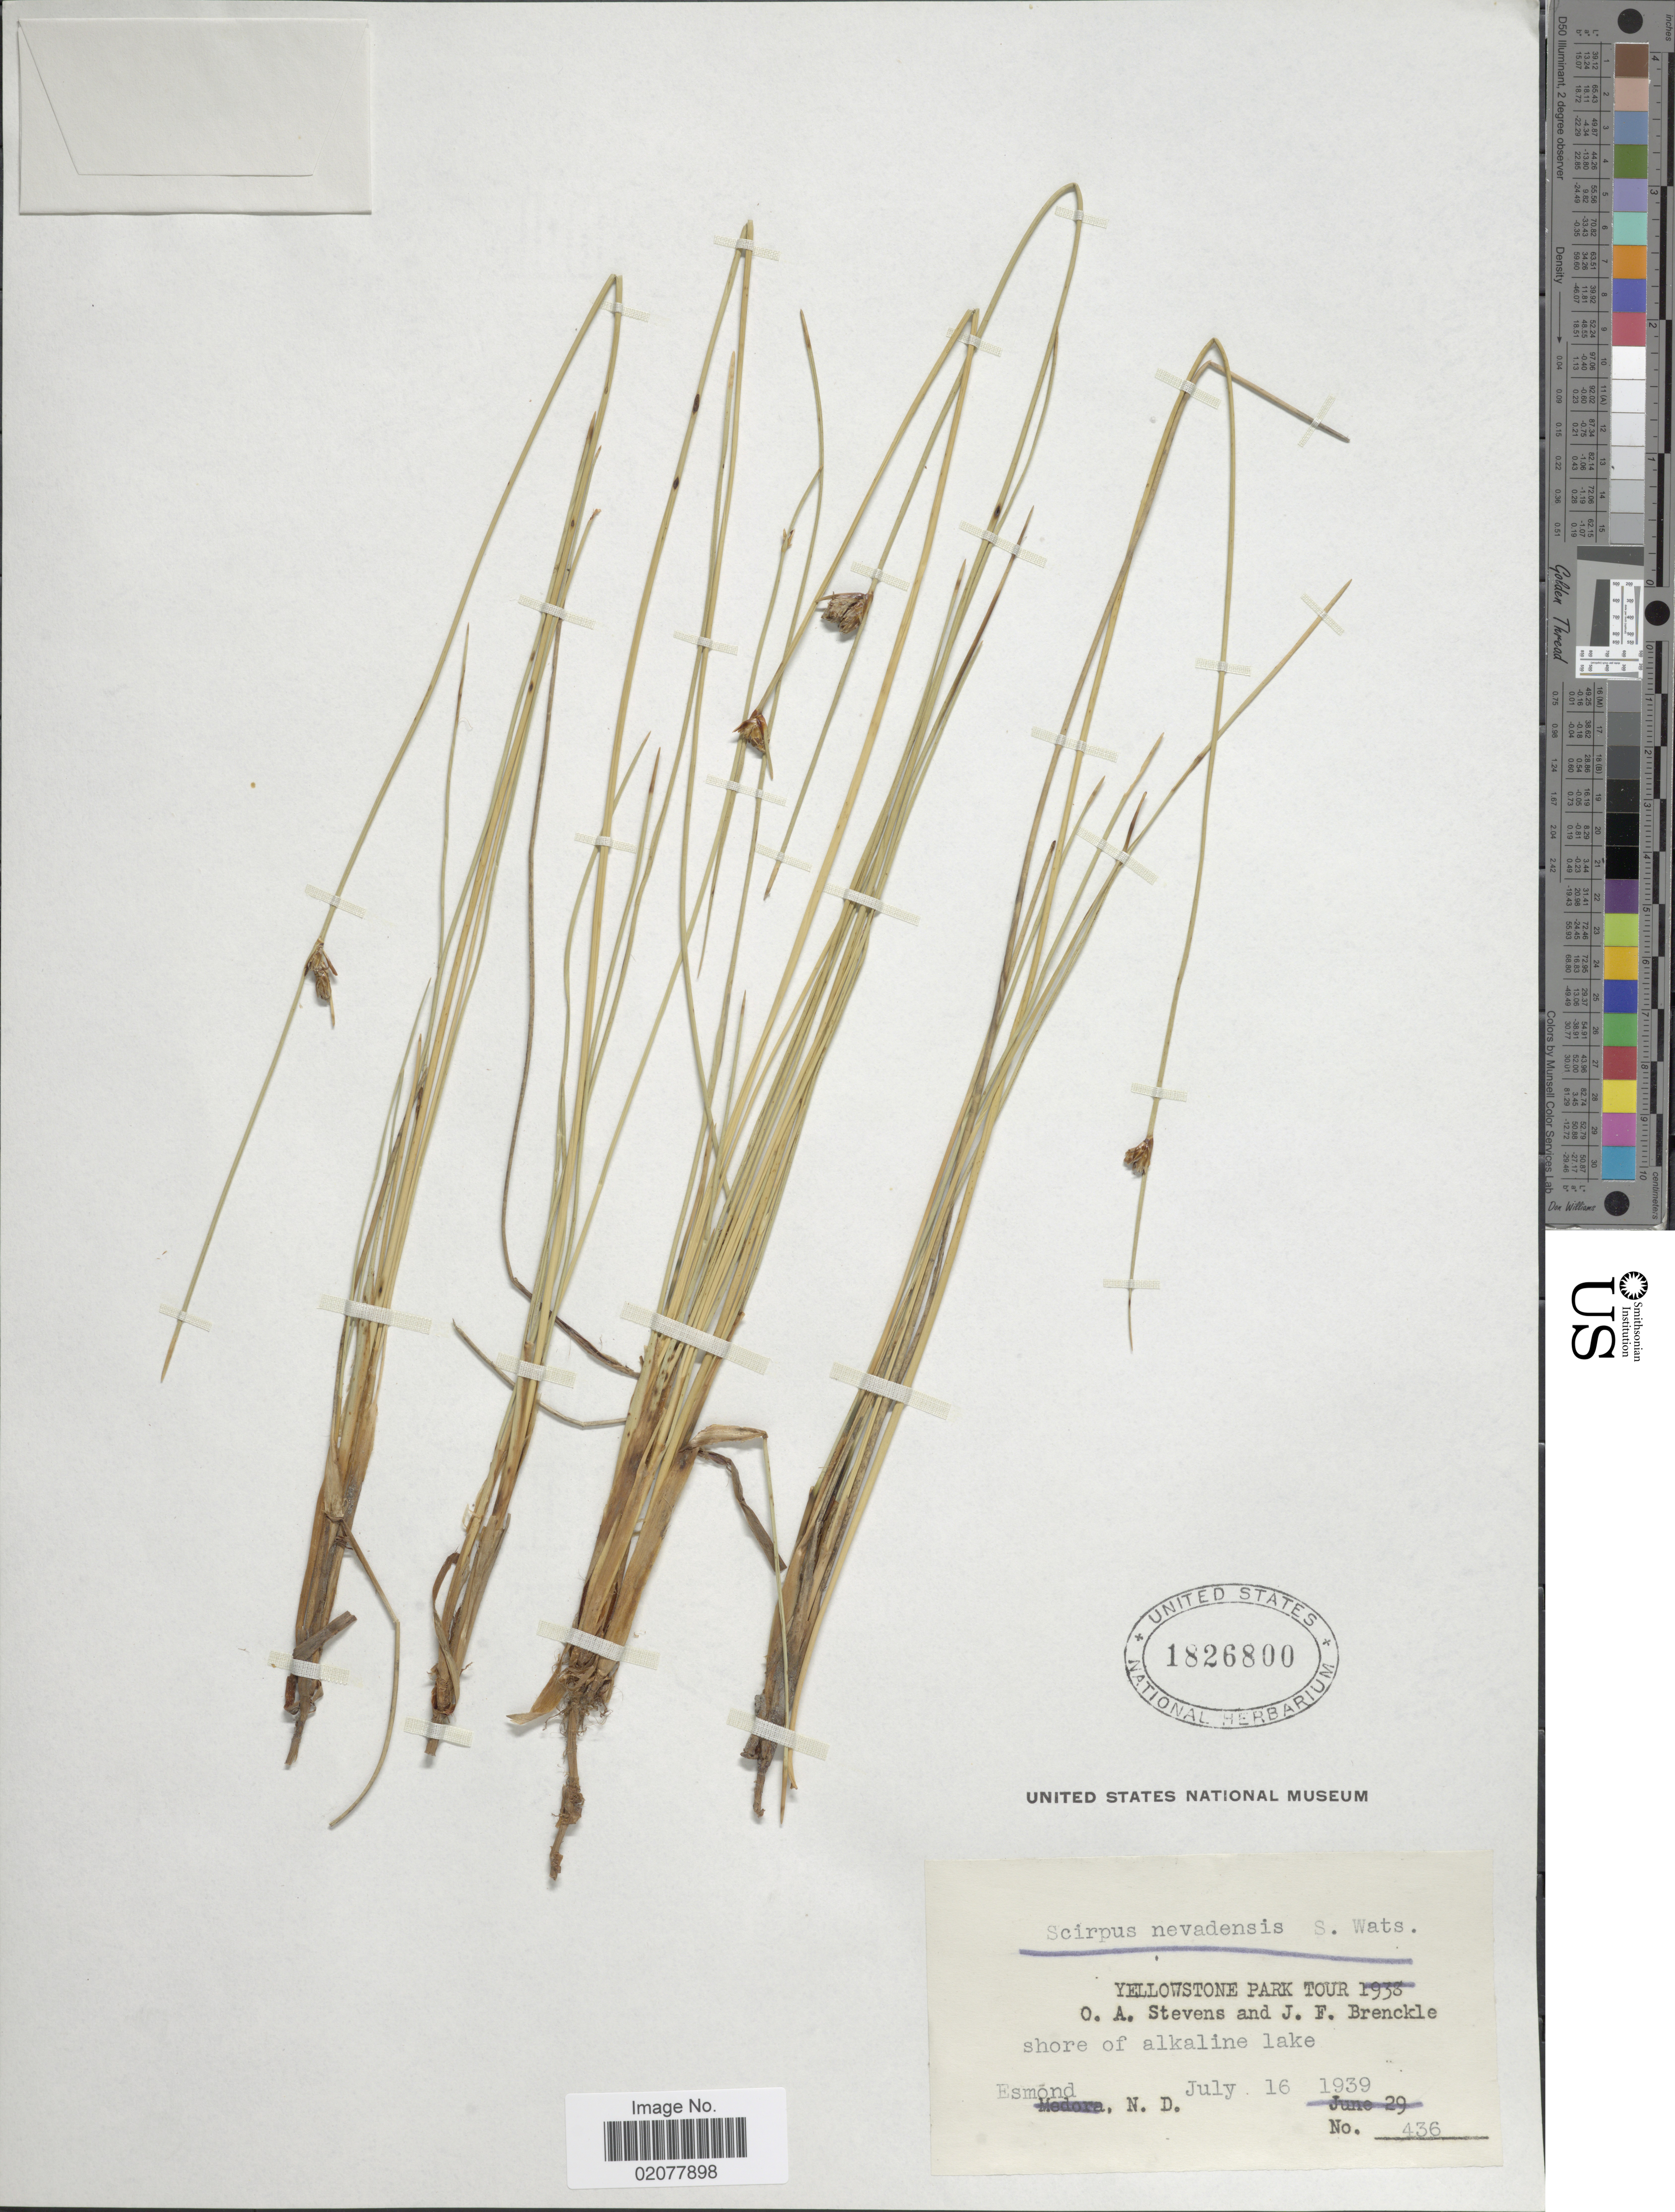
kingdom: Plantae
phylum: Tracheophyta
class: Liliopsida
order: Poales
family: Cyperaceae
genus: Amphiscirpus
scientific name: Amphiscirpus nevadensis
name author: (S. Watson) Oteng-Yeb.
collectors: O. A. Stevens & J. Brenckle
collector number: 436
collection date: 1939-07-16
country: United States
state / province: North Dakota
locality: Shore of alkaline lake. Esmond, N.D.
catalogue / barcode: US 1826800